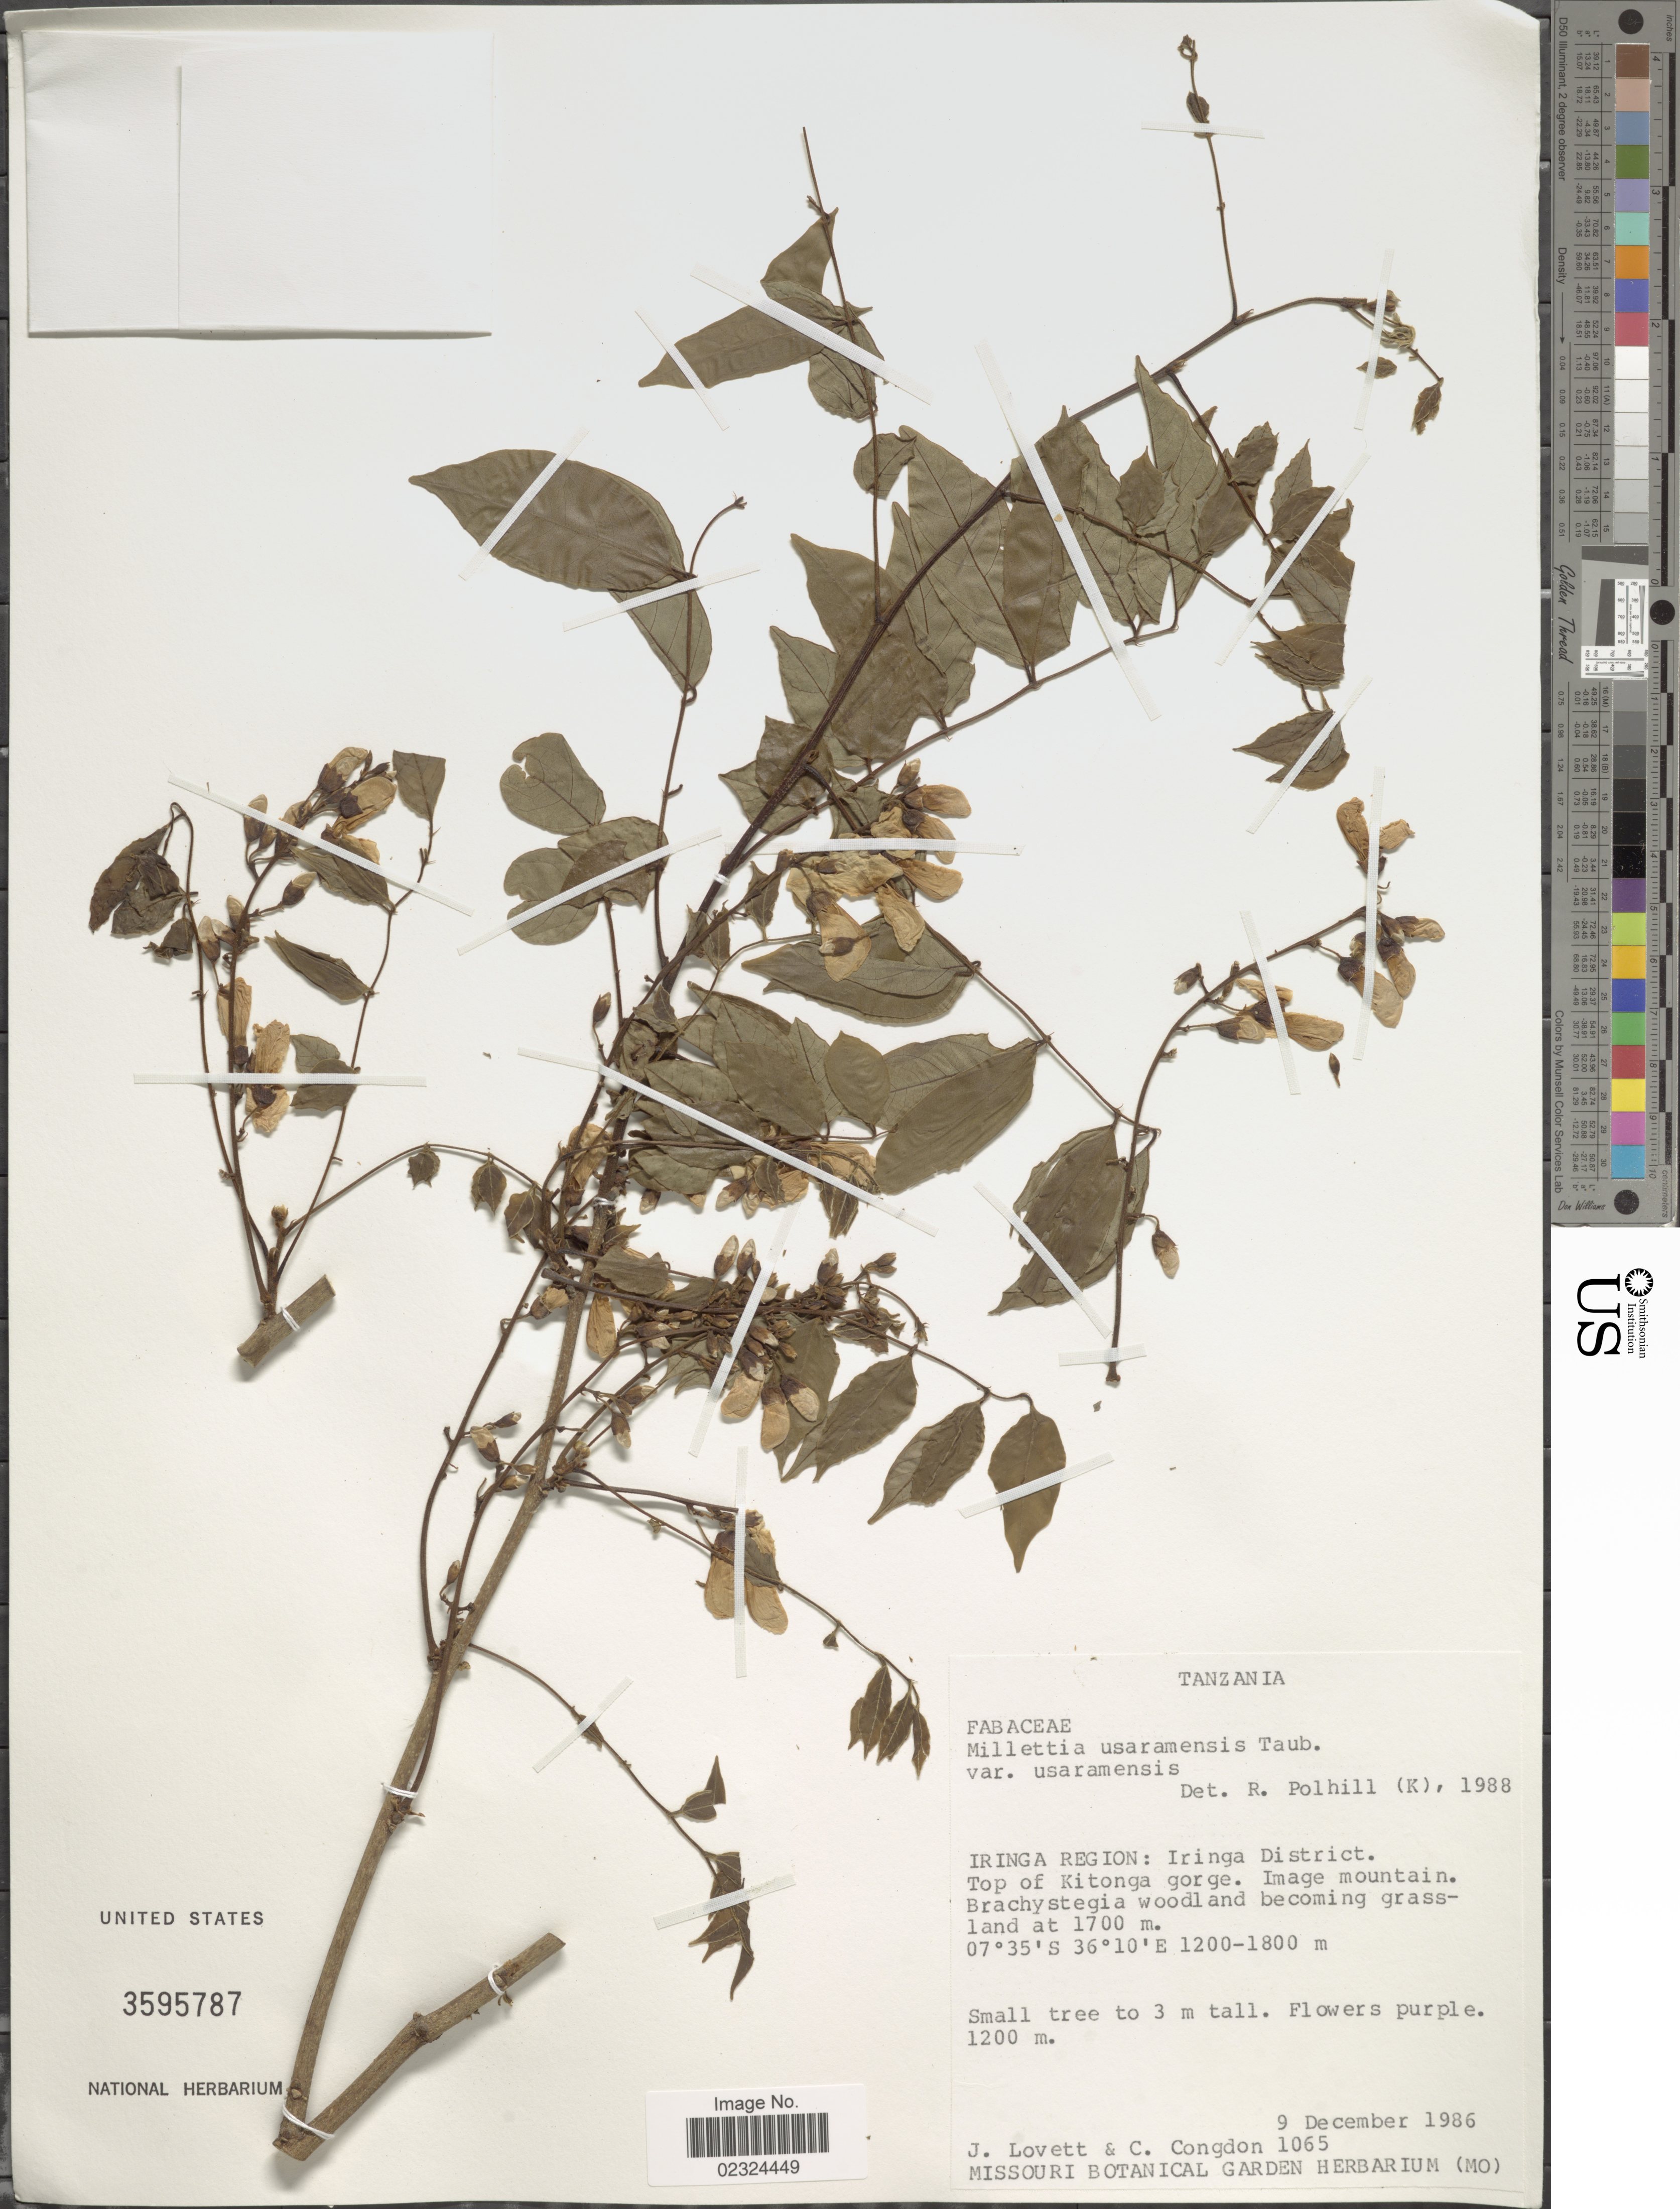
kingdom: Plantae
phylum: Tracheophyta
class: Magnoliopsida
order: Fabales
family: Fabaceae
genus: Millettia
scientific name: Millettia usaramensis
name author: Taub.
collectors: J. Lovett & C. Congdon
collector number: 1065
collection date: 1986-12-09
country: Tanzania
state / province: Iringa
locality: Iringa Region: Iringa District. Top of Kitonga gorge.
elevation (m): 1200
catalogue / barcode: US 3595787